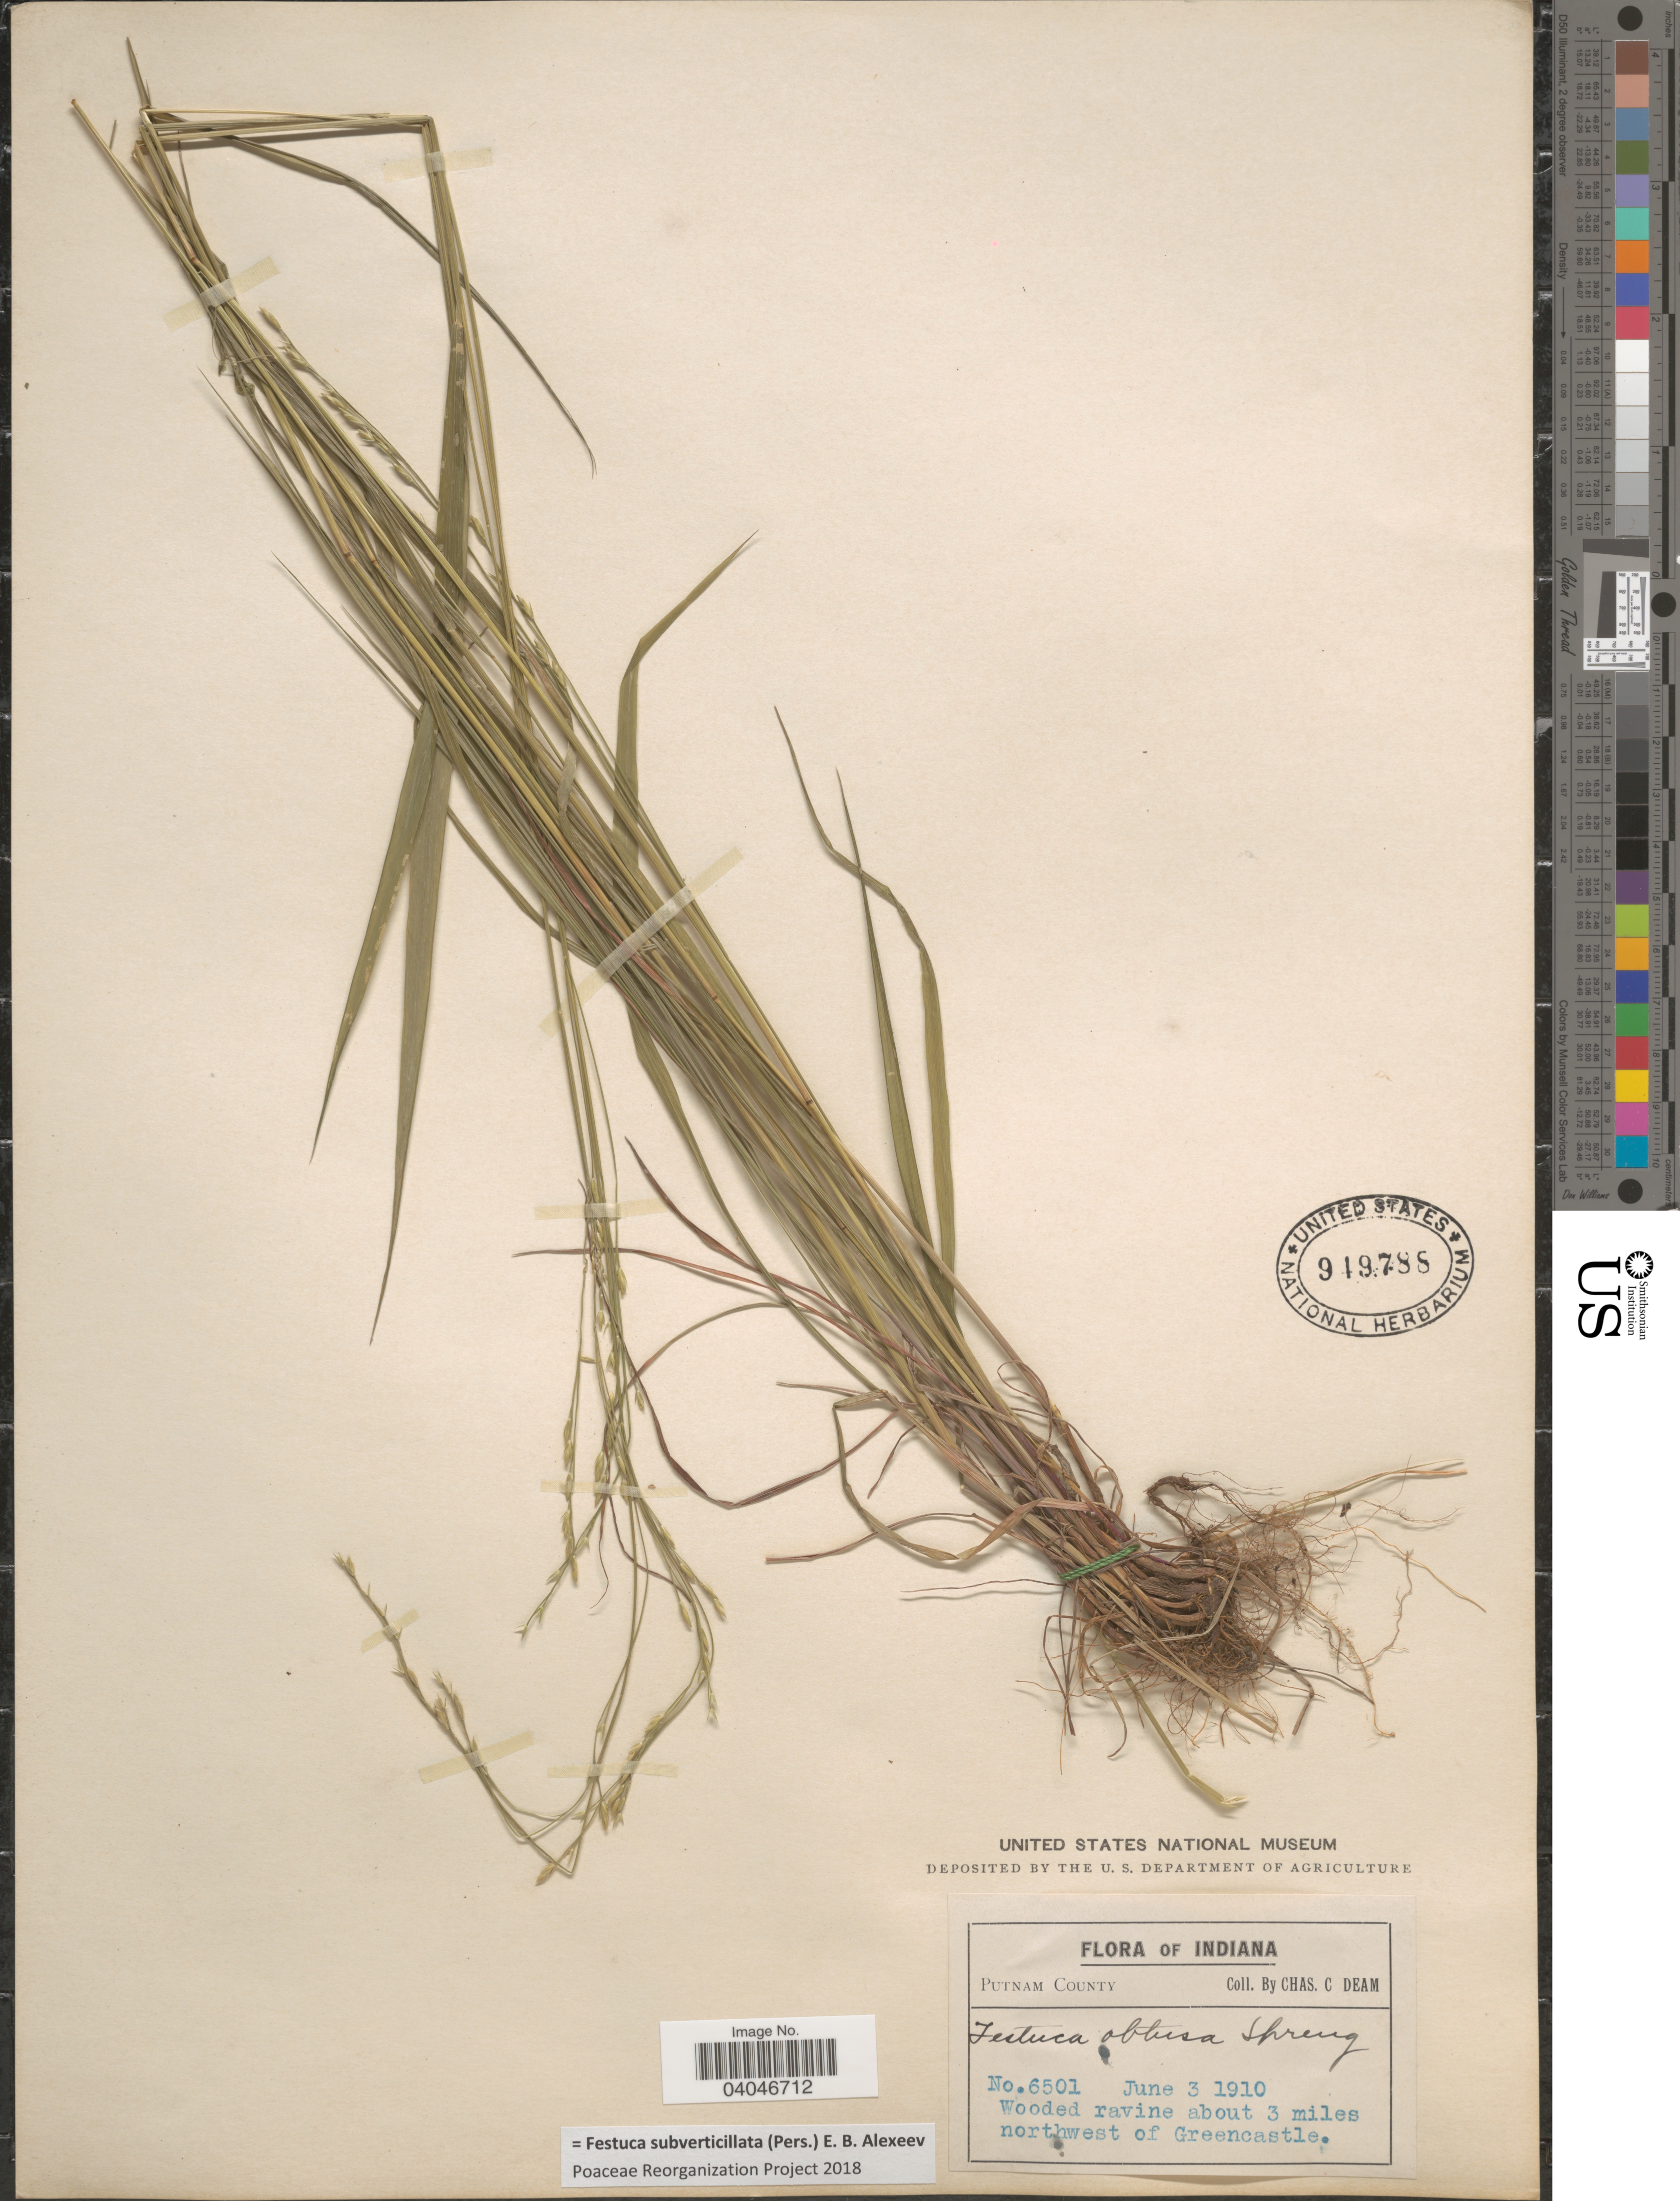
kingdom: Plantae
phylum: Tracheophyta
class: Liliopsida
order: Poales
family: Poaceae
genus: Festuca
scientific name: Festuca subverticillata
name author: (Pers.) E.B. Alexeev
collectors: C. C. Deam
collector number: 6501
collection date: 1910-06-03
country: United States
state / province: Indiana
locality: Putman County. Wooded ravine about 3 miles northwest of Greencastle.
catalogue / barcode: US 949788